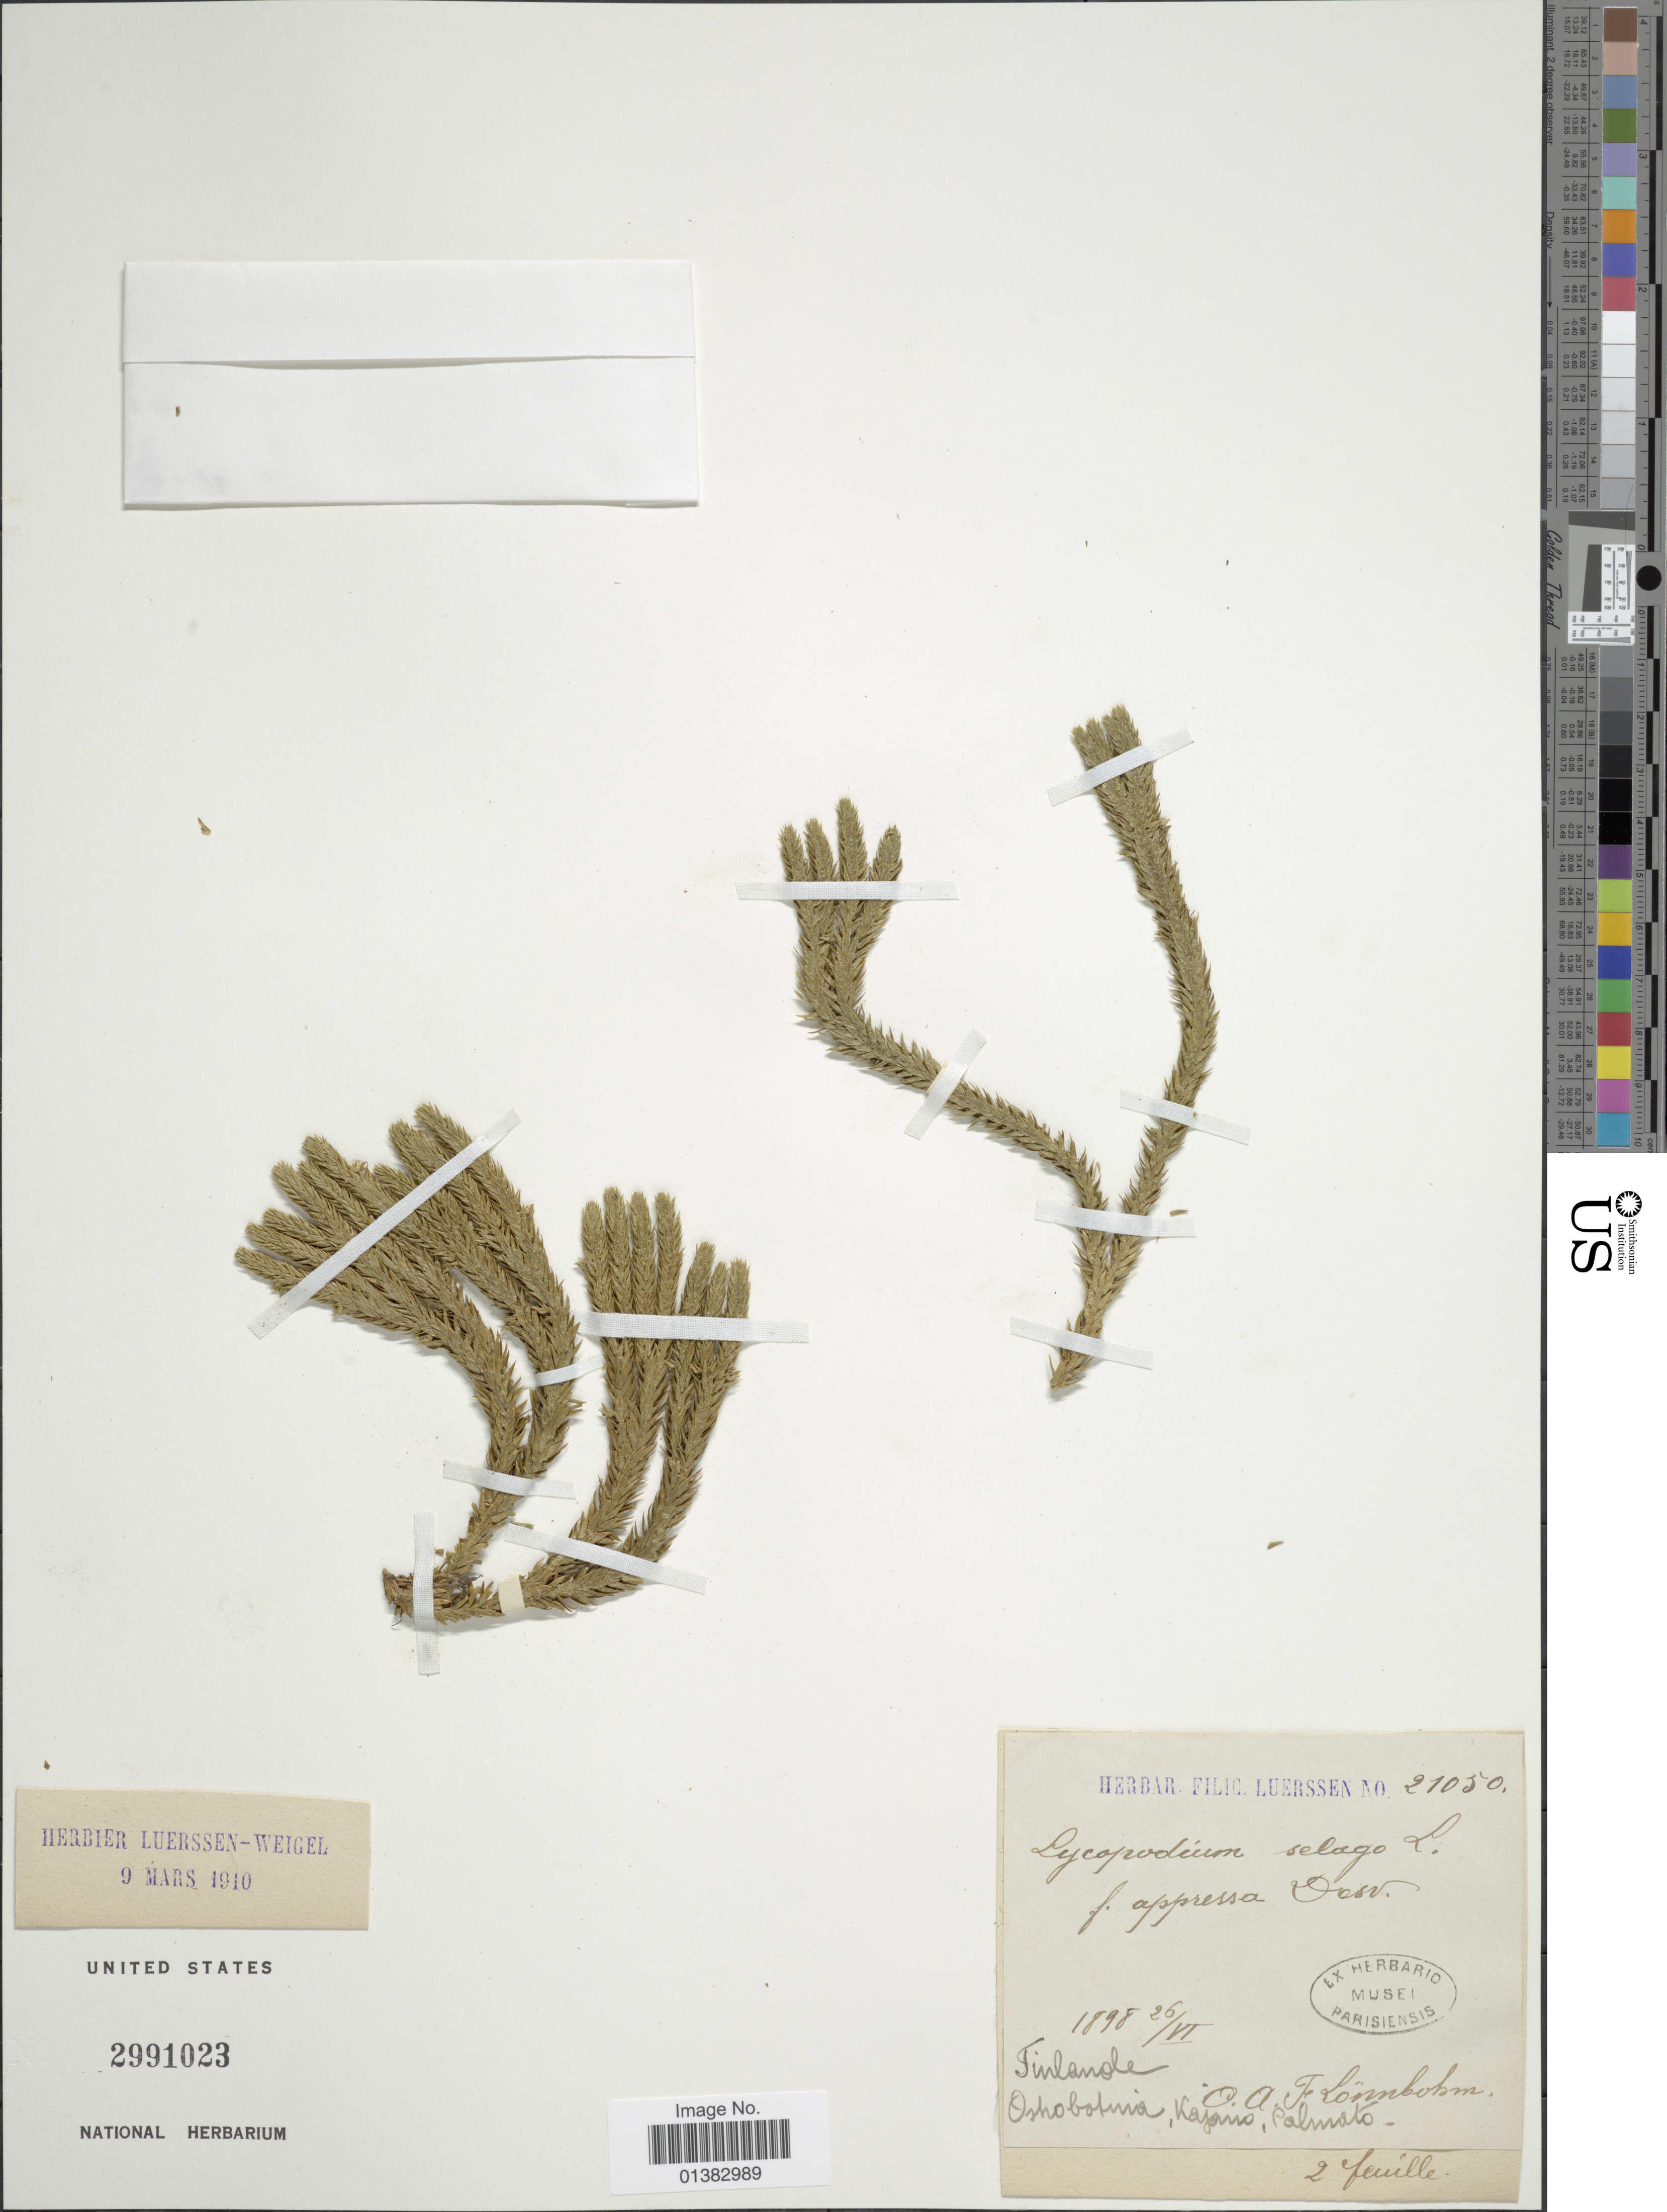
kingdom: Plantae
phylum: Tracheophyta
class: Lycopodiopsida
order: Lycopodiales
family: Lycopodiaceae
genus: Huperzia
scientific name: Huperzia selago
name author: (L.) Bernh. ex Schrank & Mart.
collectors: O. Lönnbohm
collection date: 1898-06-26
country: Finland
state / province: Pohjanmaa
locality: Kajano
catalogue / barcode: US 2991023